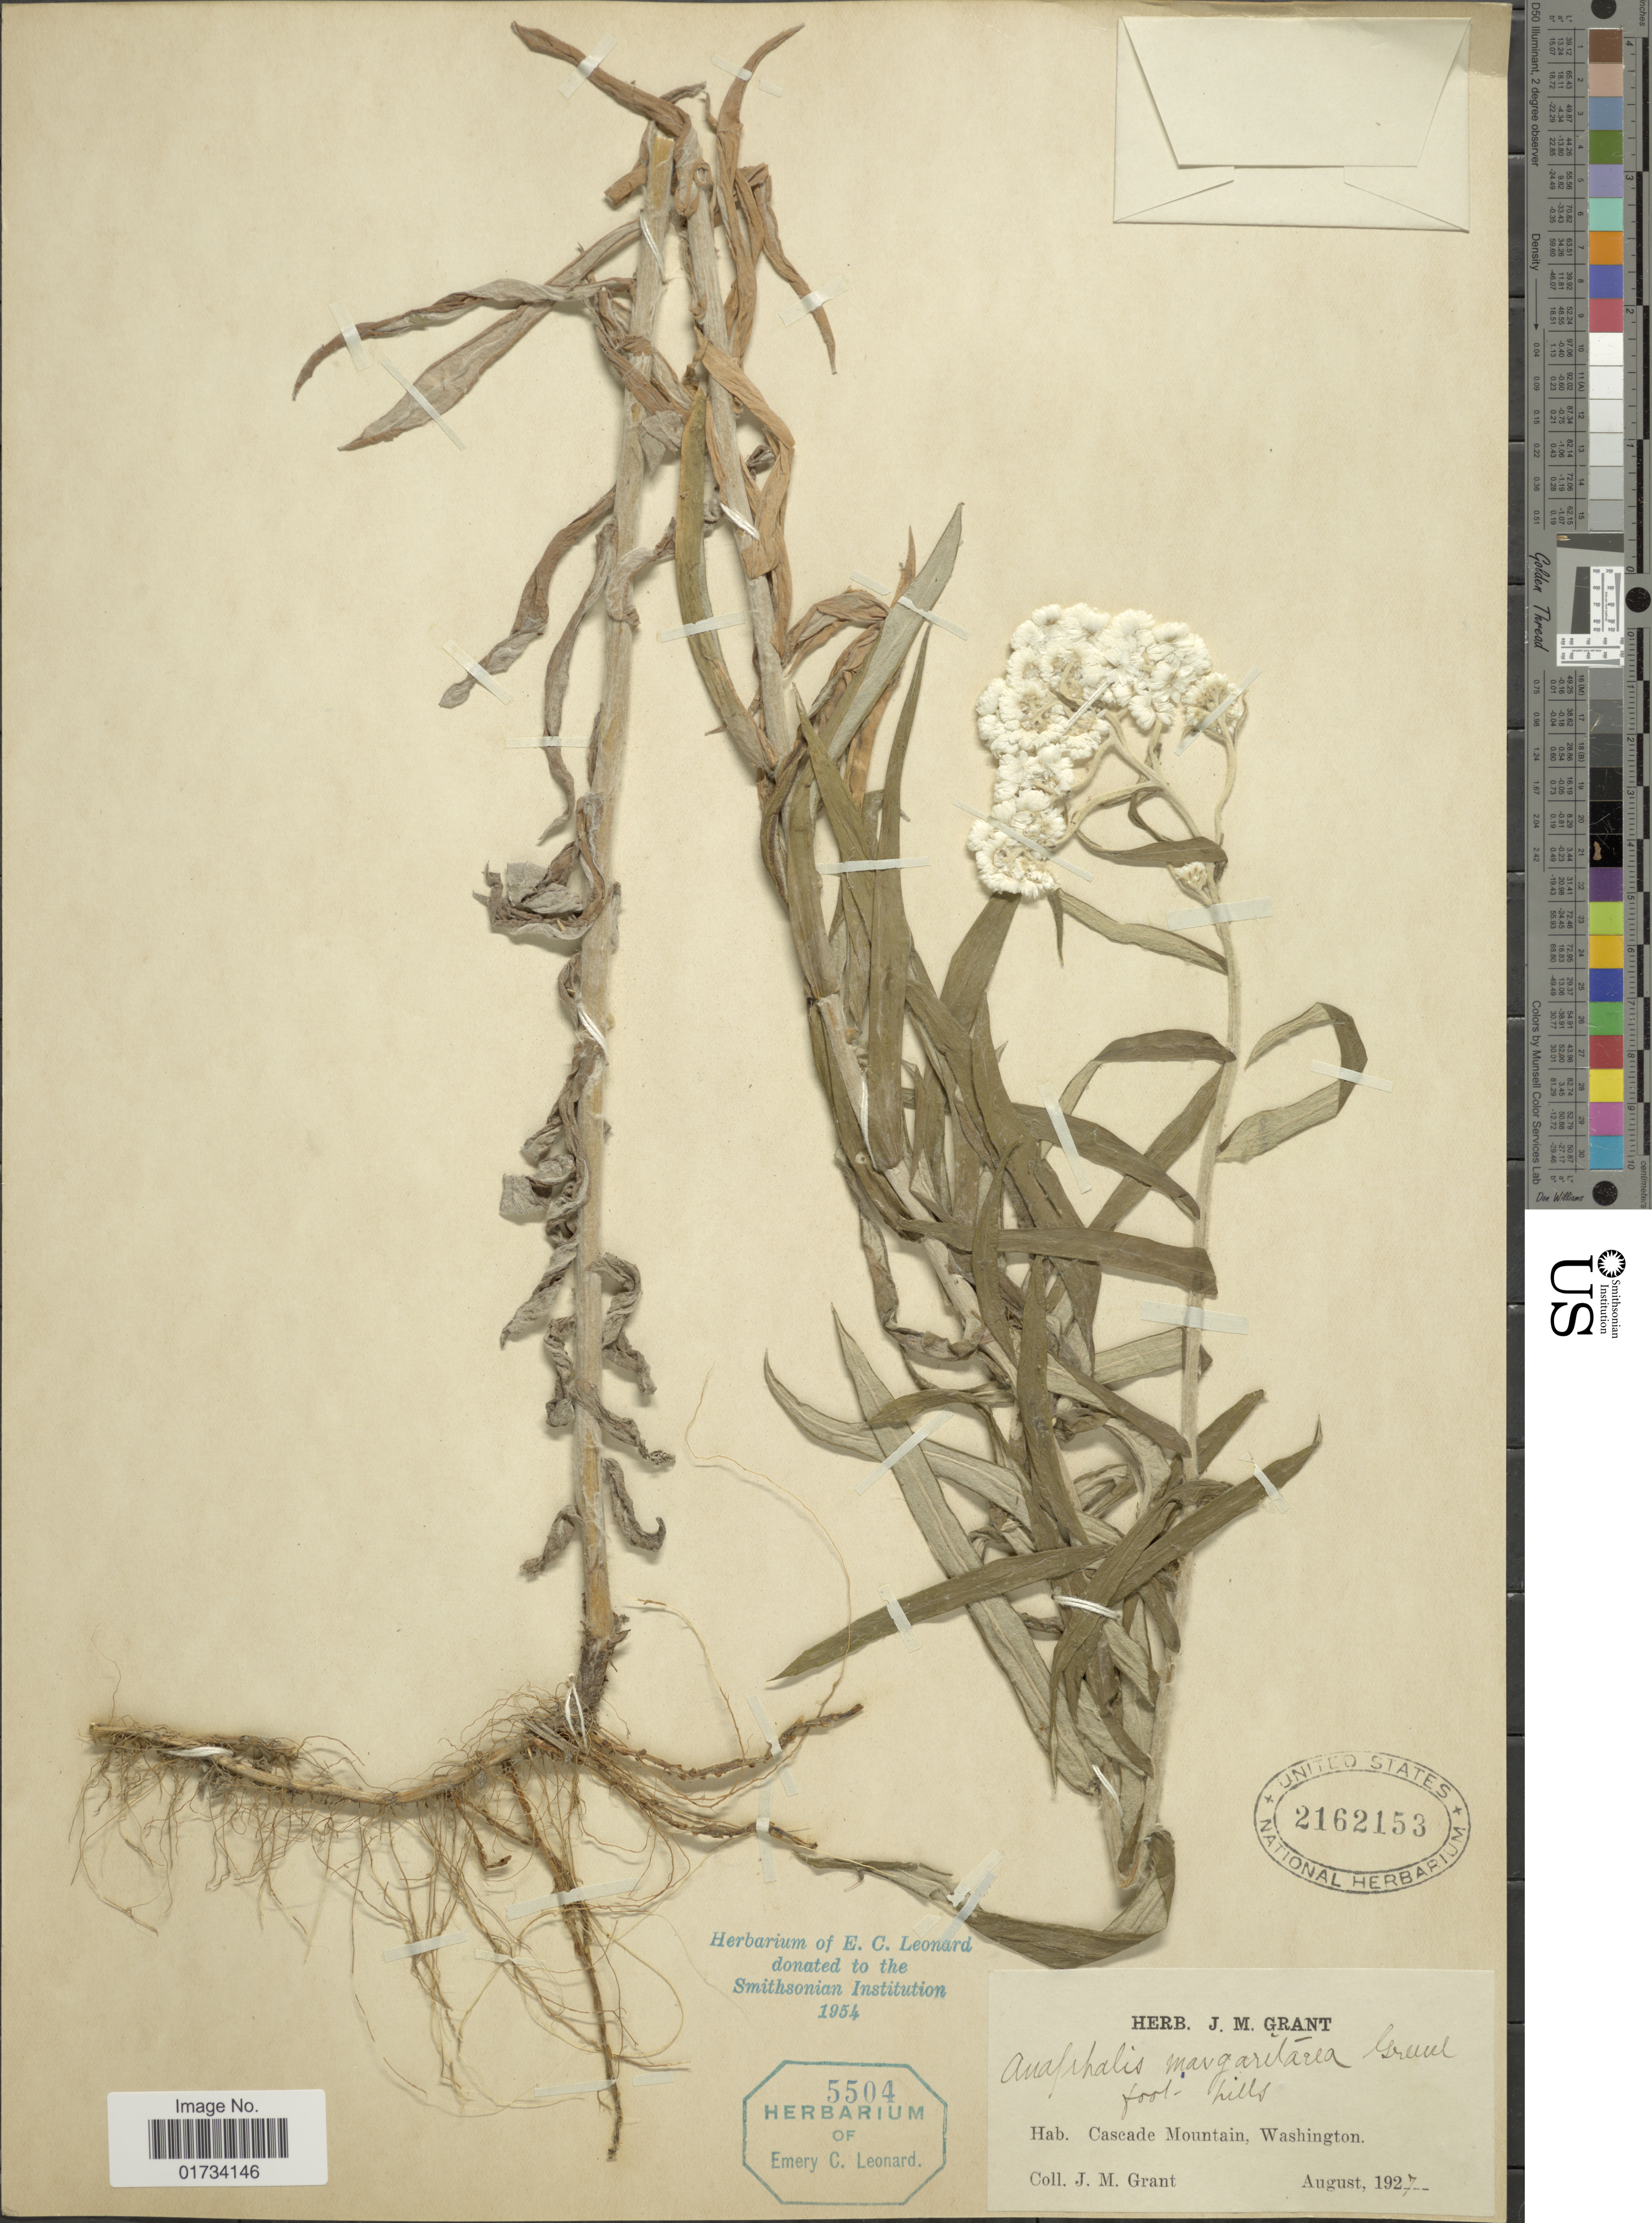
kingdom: Plantae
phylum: Tracheophyta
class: Magnoliopsida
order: Asterales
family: Asteraceae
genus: Anaphalis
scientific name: Anaphalis margaritacea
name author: (L.) Benth. & Hook. f.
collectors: J. M. Grant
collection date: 1927-08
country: United States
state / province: Washington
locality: Cascade Mountain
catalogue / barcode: US 2162153